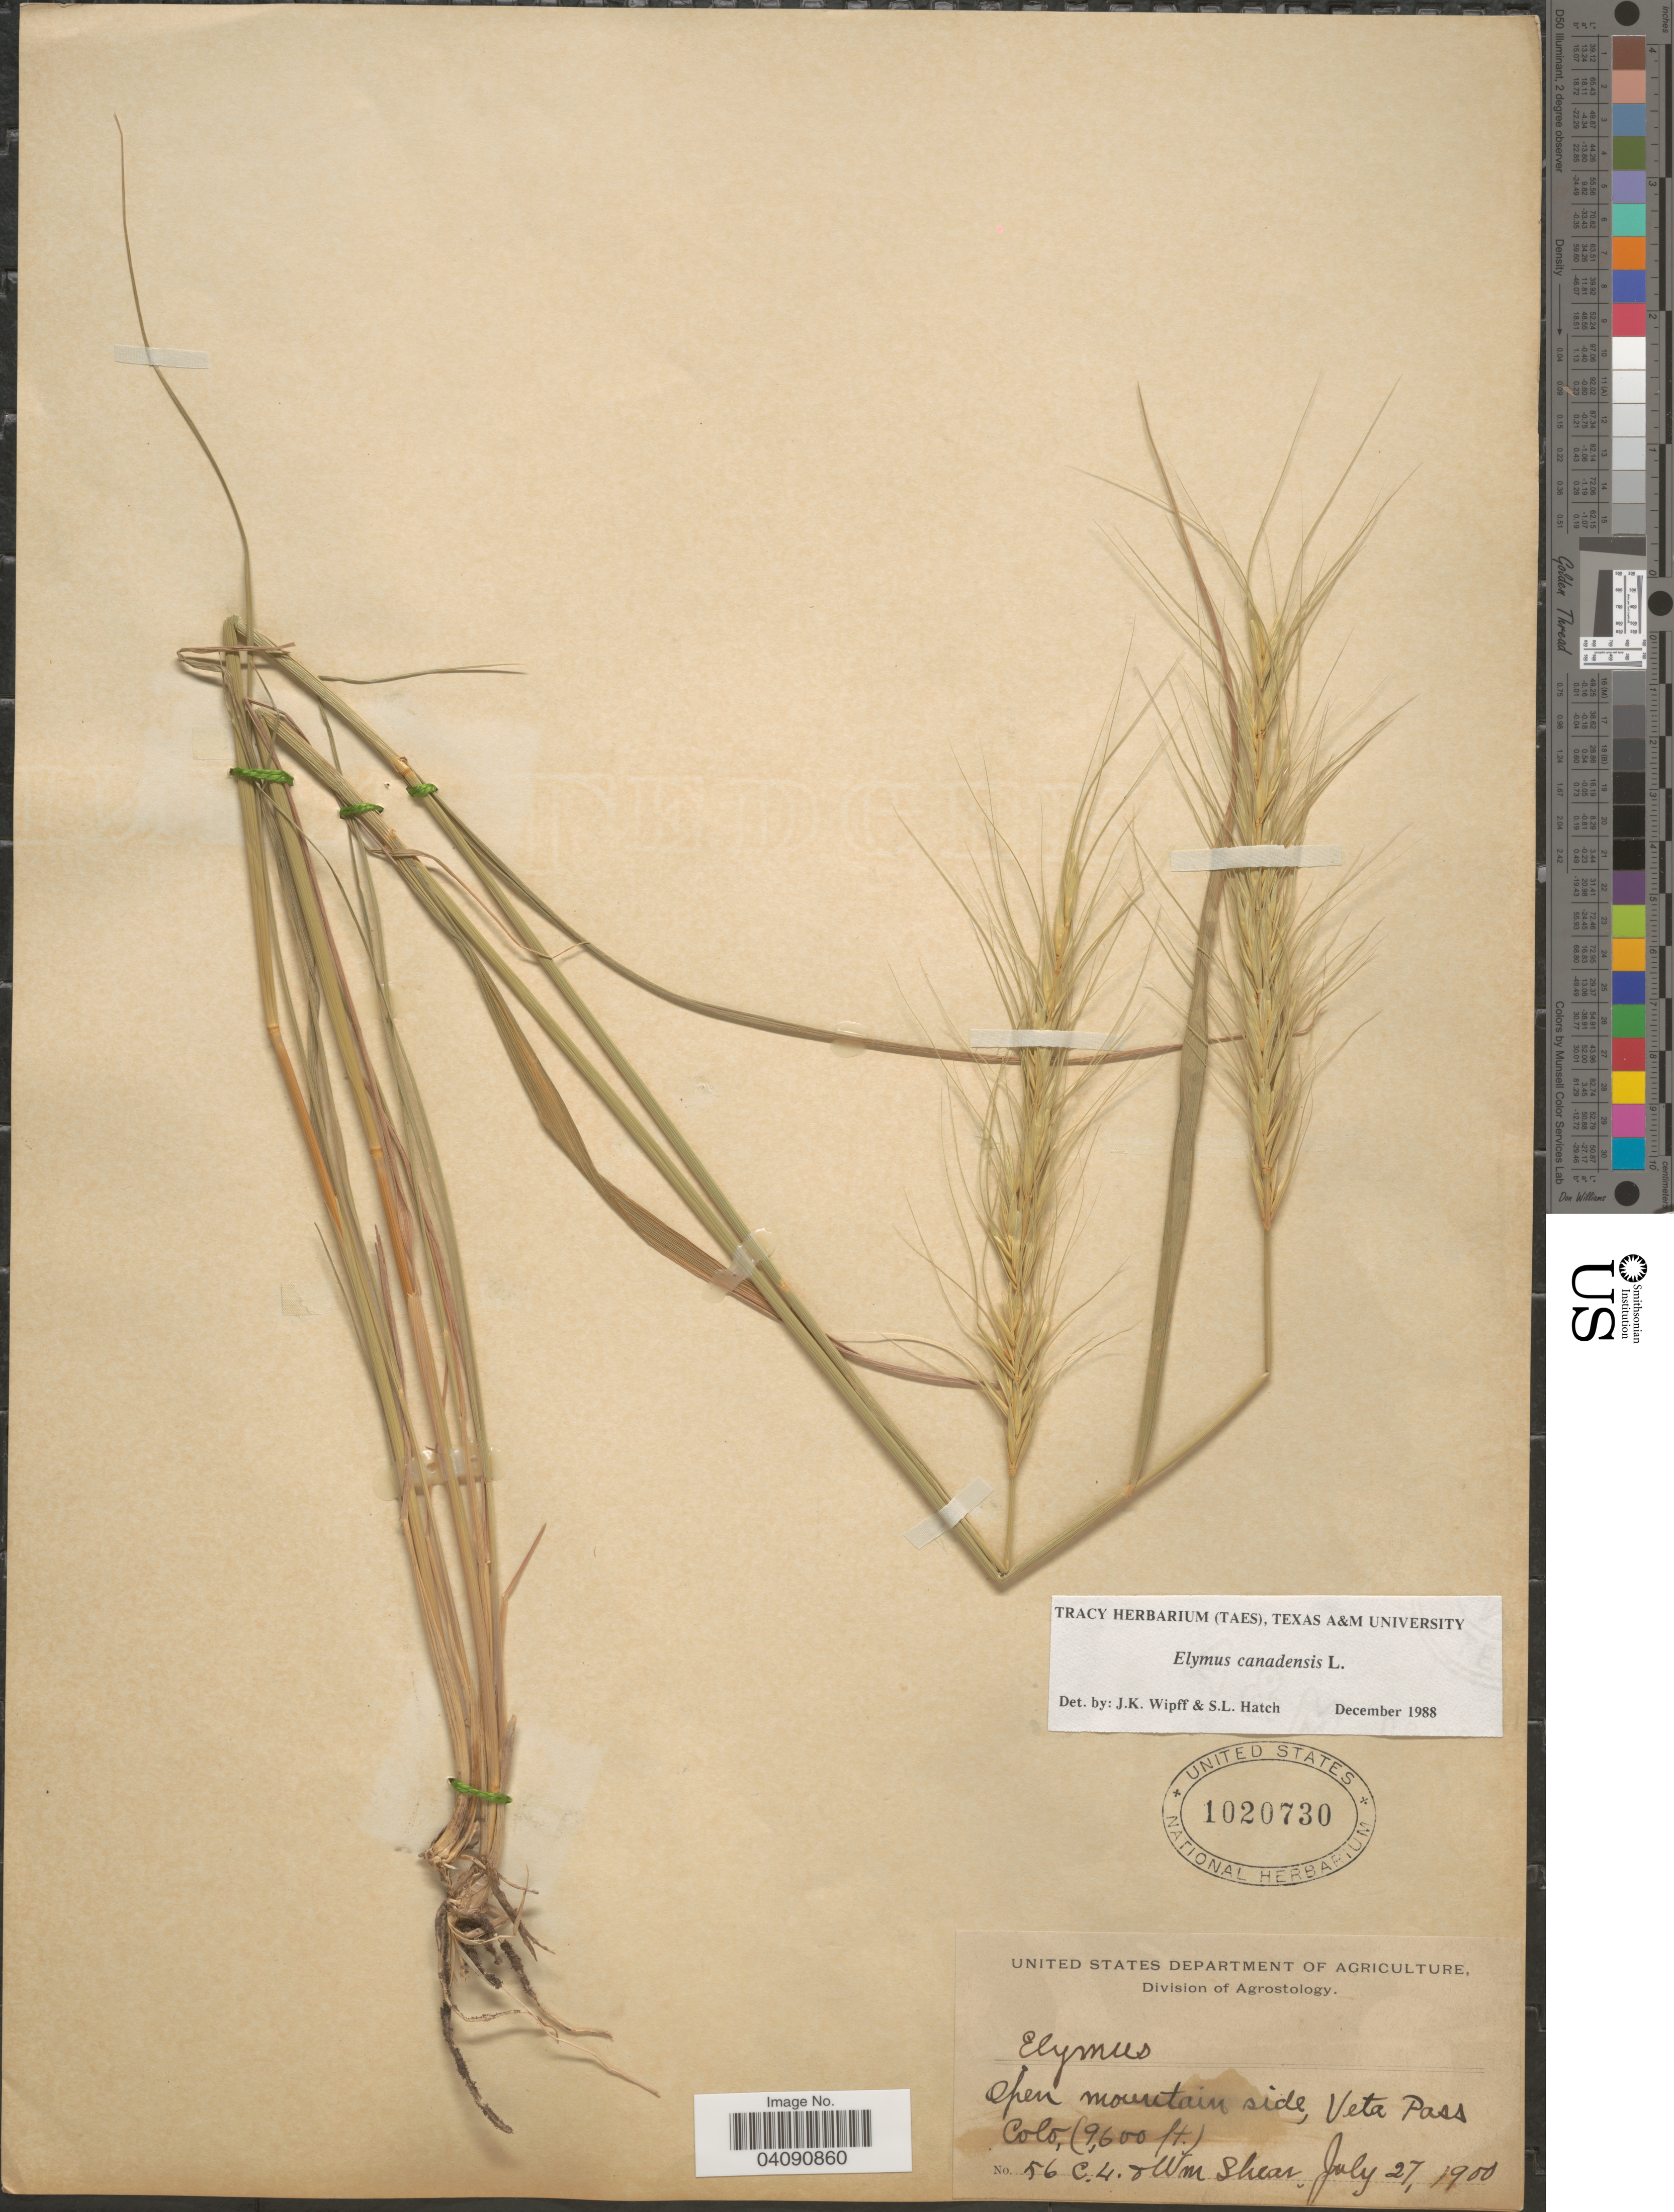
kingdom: Plantae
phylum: Tracheophyta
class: Liliopsida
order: Poales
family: Poaceae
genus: Elymus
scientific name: Elymus canadensis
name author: L.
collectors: C. L. Shear & W. Shear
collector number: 56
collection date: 1900-07-27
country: United States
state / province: Colorado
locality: Open mountain side, Veta Pass.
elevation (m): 2926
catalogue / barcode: US 1020730